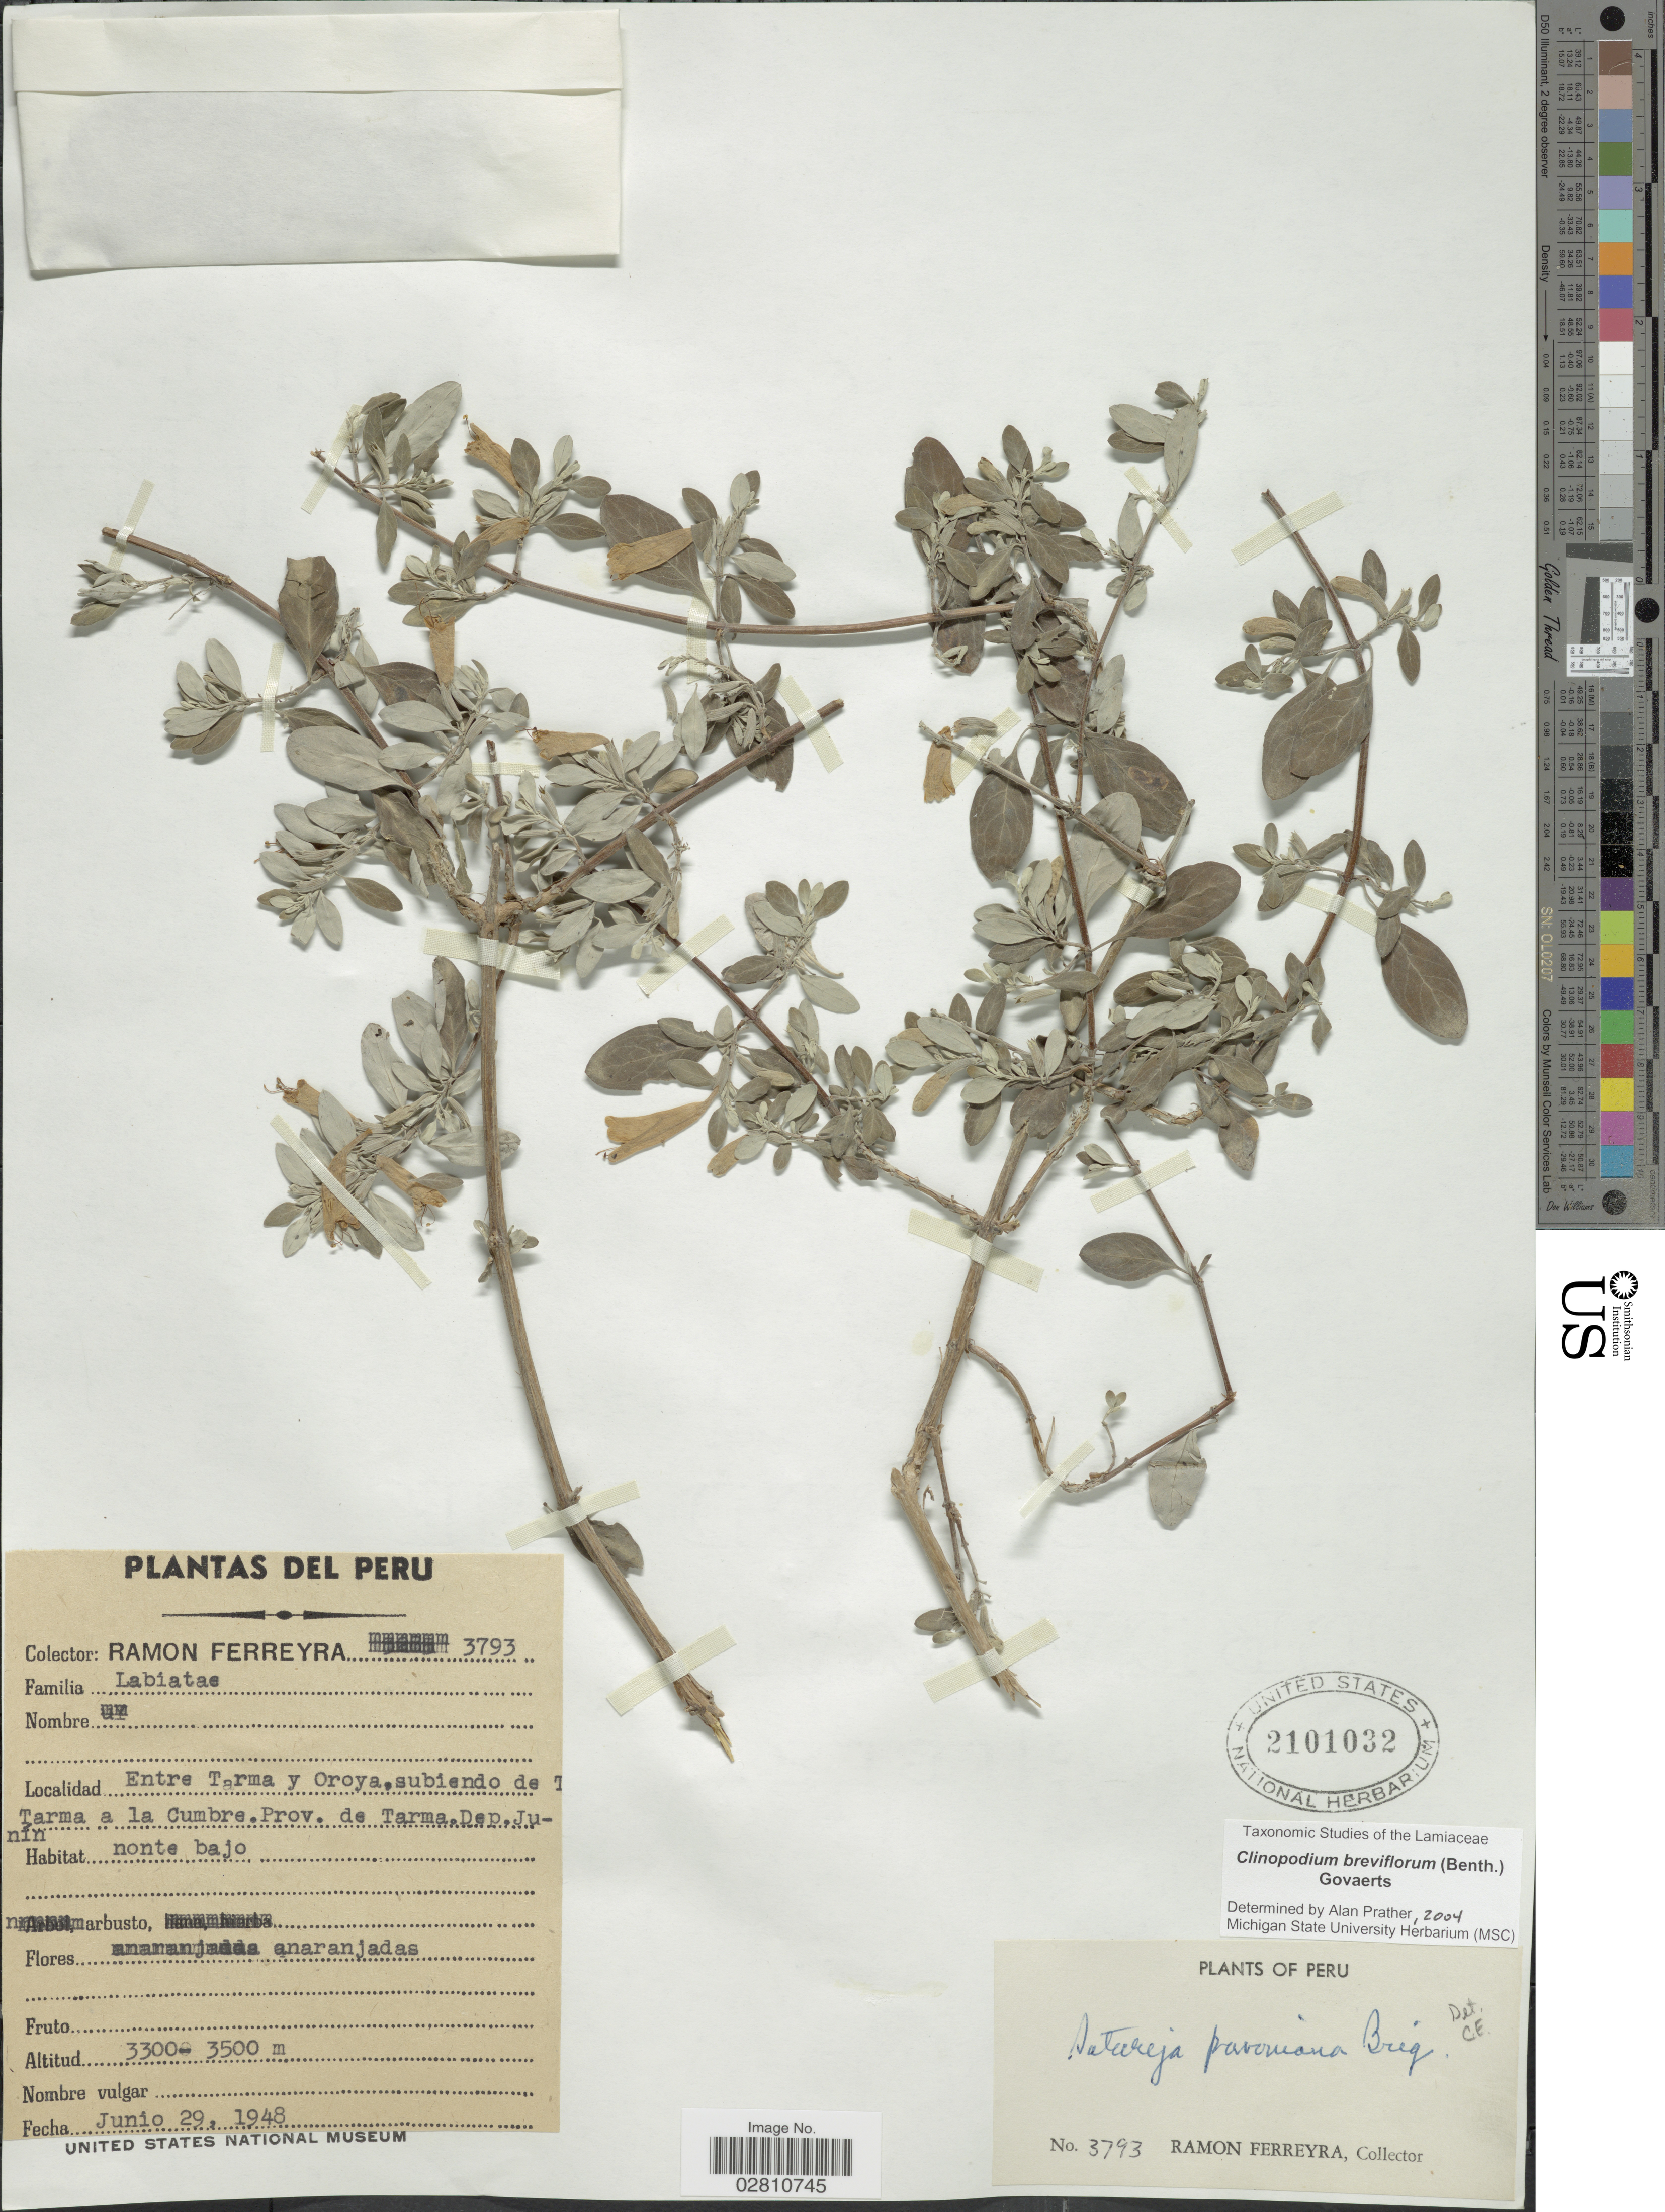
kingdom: Plantae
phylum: Tracheophyta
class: Magnoliopsida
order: Lamiales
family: Lamiaceae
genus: Clinopodium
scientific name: Clinopodium breviflorum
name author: (Benth.) Govaerts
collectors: R. A. Ferreyra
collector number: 3793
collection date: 1948-06-29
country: Peru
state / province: Junín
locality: Entre Tarma y Oroya, subiendo de Tarma a la Cumbre, Prov. de Tarma, Dep. Junin.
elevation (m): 3300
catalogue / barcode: US 2101032